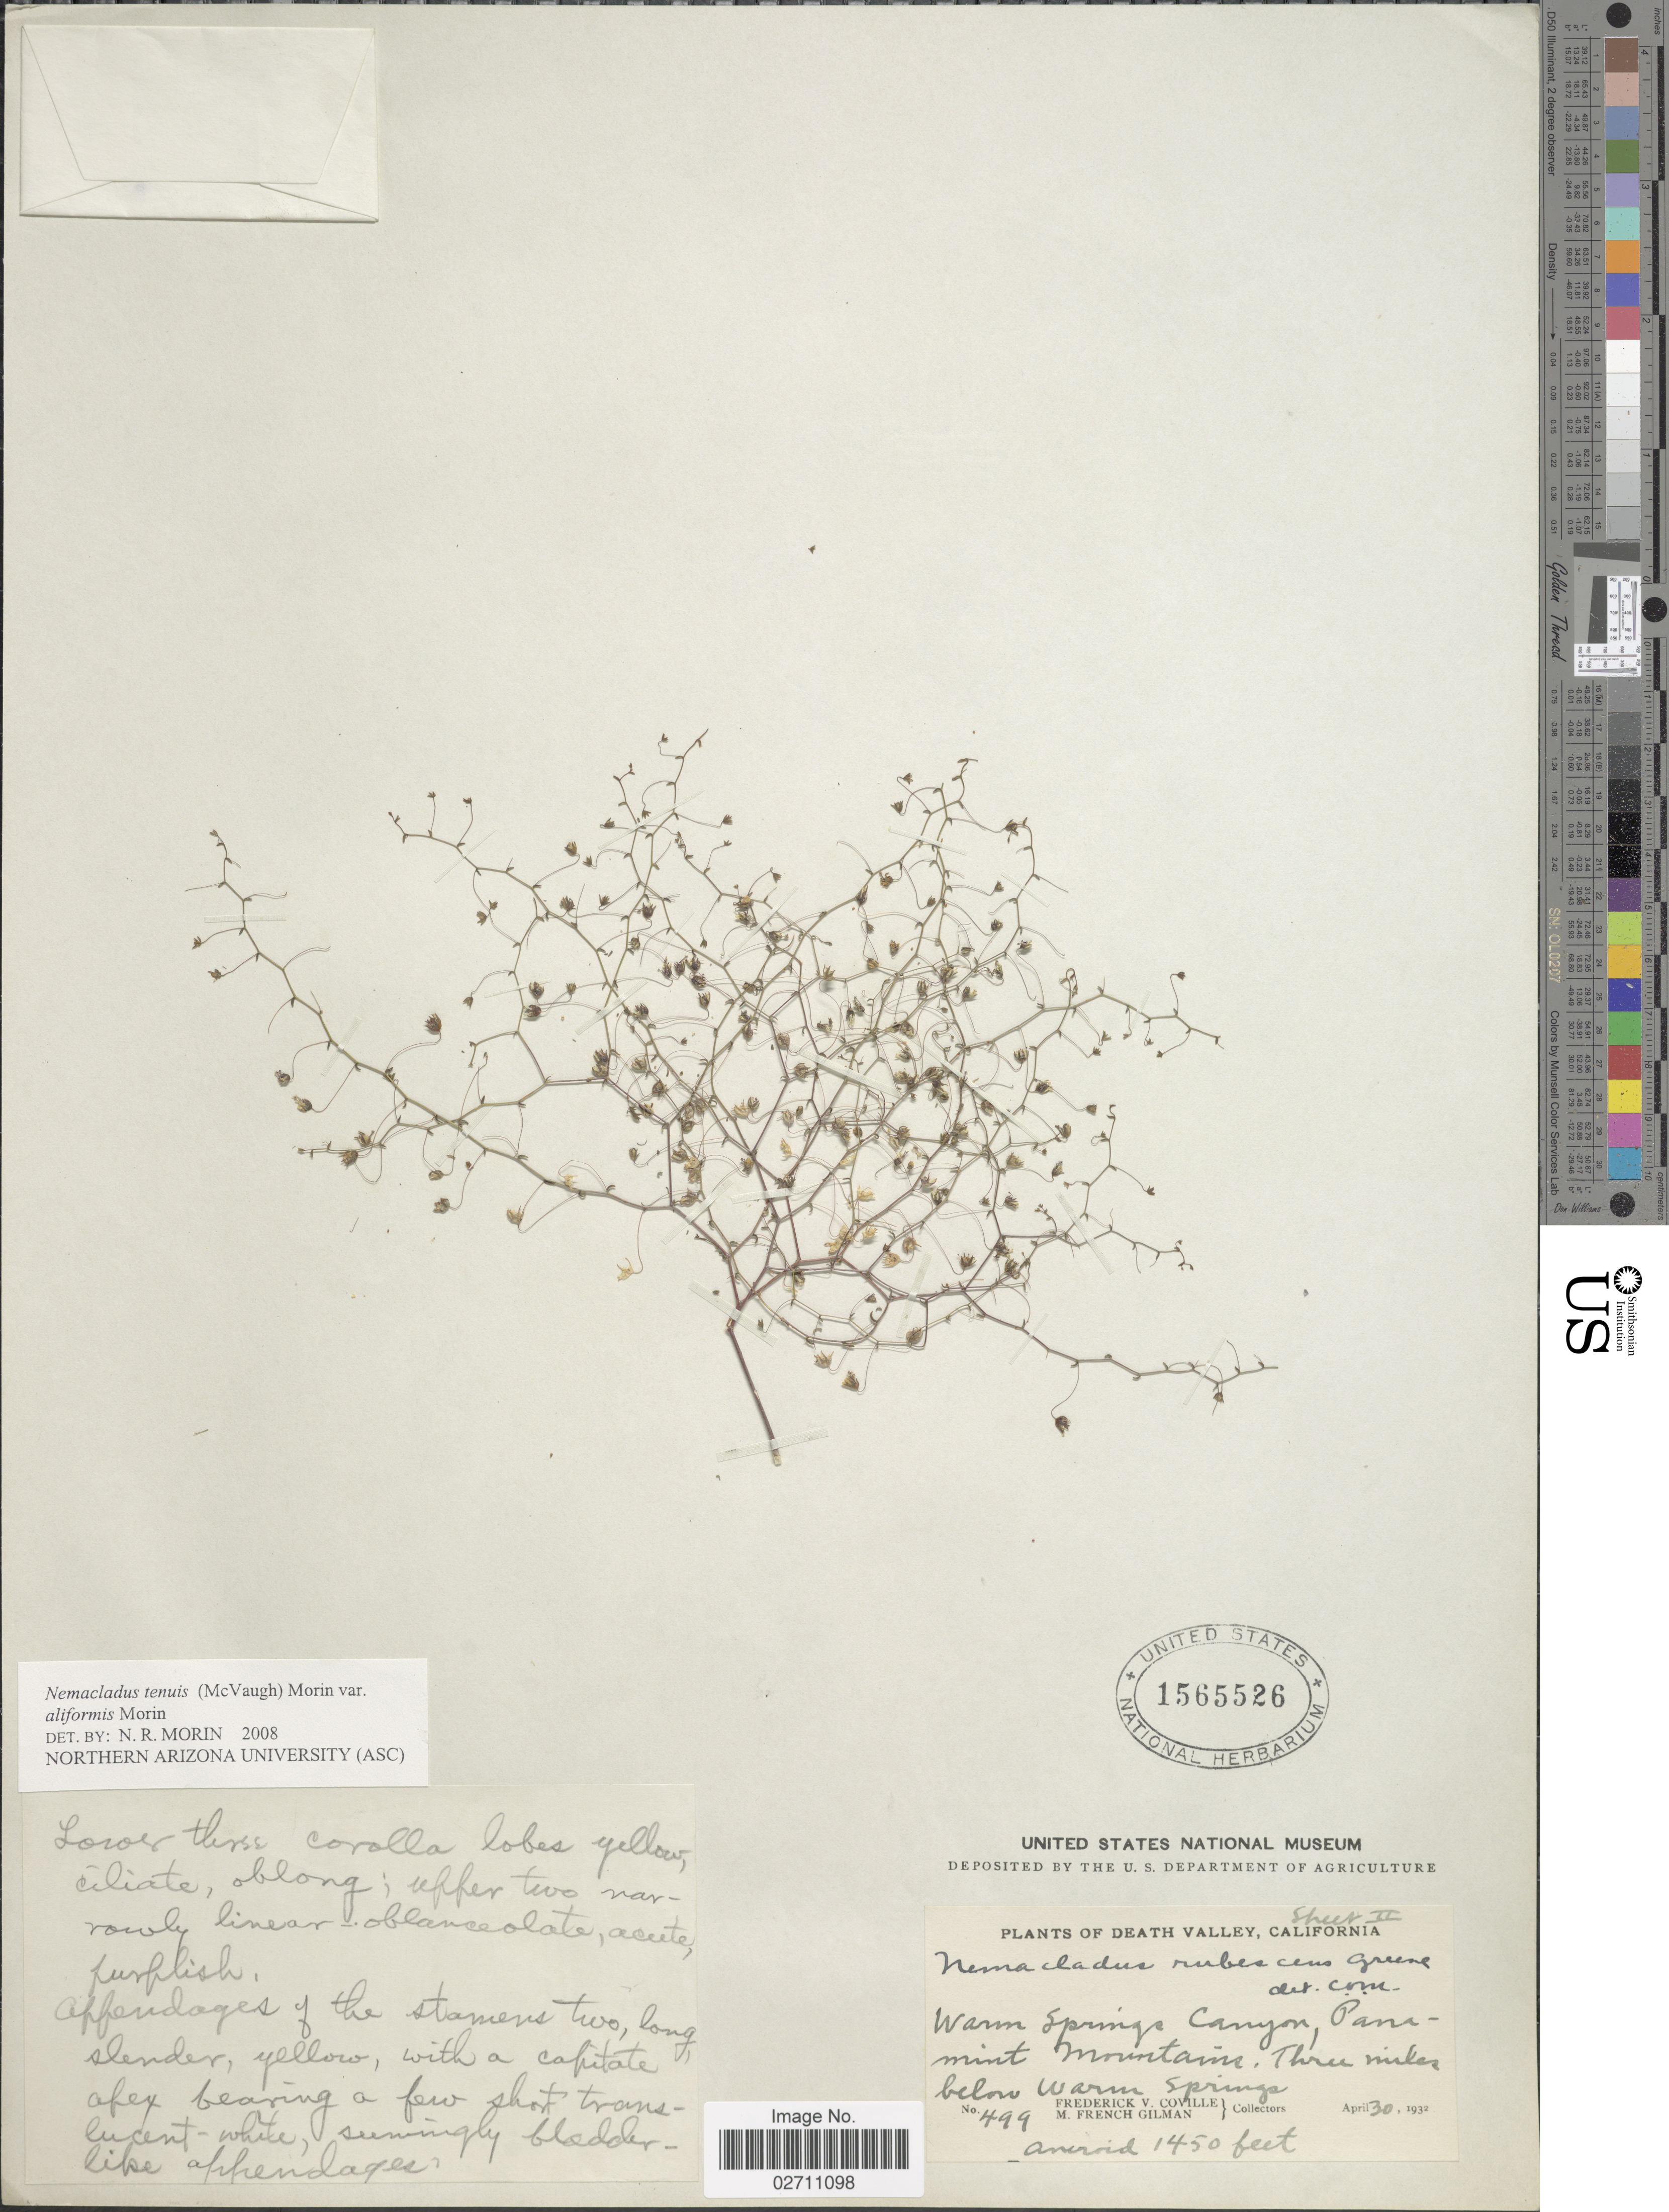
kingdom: Plantae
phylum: Tracheophyta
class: Magnoliopsida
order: Asterales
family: Campanulaceae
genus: Nemacladus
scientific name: Nemacladus tenuis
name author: (McVaugh) Morin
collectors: F. V. Coville & M. F. Gilman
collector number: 499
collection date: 1932-04-30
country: United States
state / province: California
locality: Death Valley, California, Warm Springs Canyon, Panamint Mountains, Three miles below Warm Springs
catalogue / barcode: US 1565526